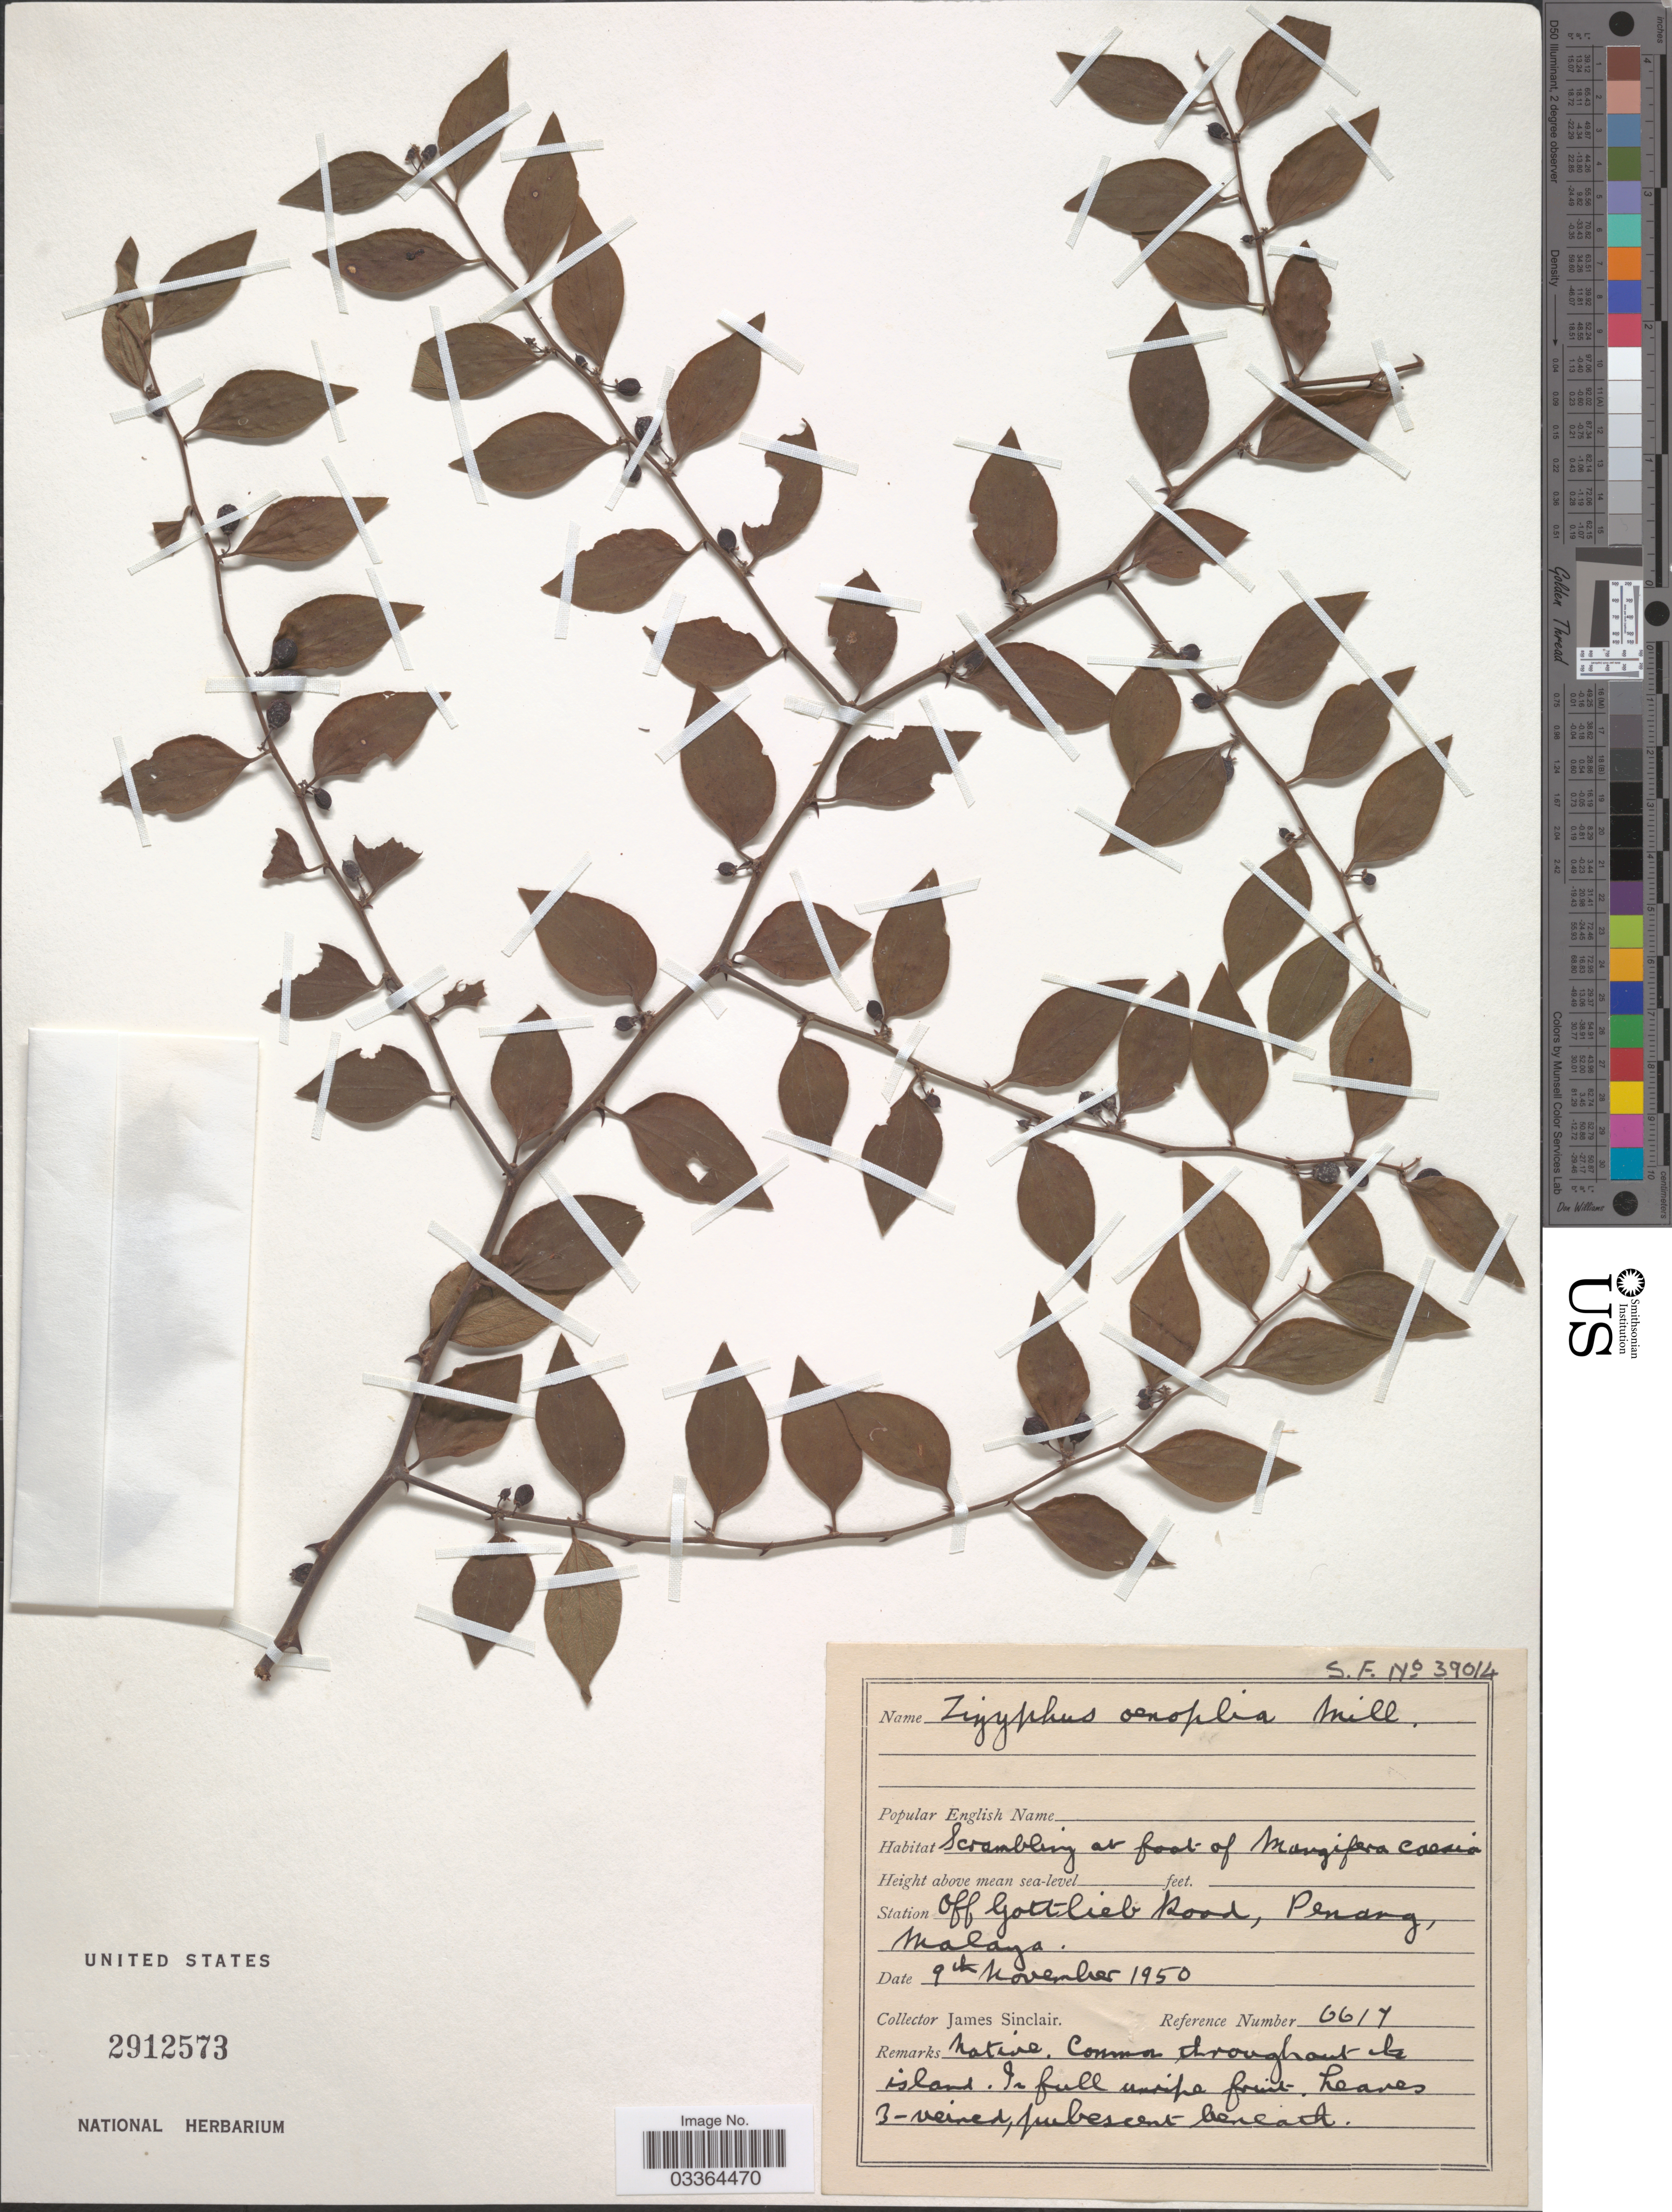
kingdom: Plantae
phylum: Tracheophyta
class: Magnoliopsida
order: Rosales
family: Rhamnaceae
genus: Ziziphus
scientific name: Ziziphus oenopolia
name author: (L.) Mill.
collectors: J. Sinclair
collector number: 6617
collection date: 1950-11-09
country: Malaysia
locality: Station off Gottlieb Road, Penang, Malaya.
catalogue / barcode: US 2912573